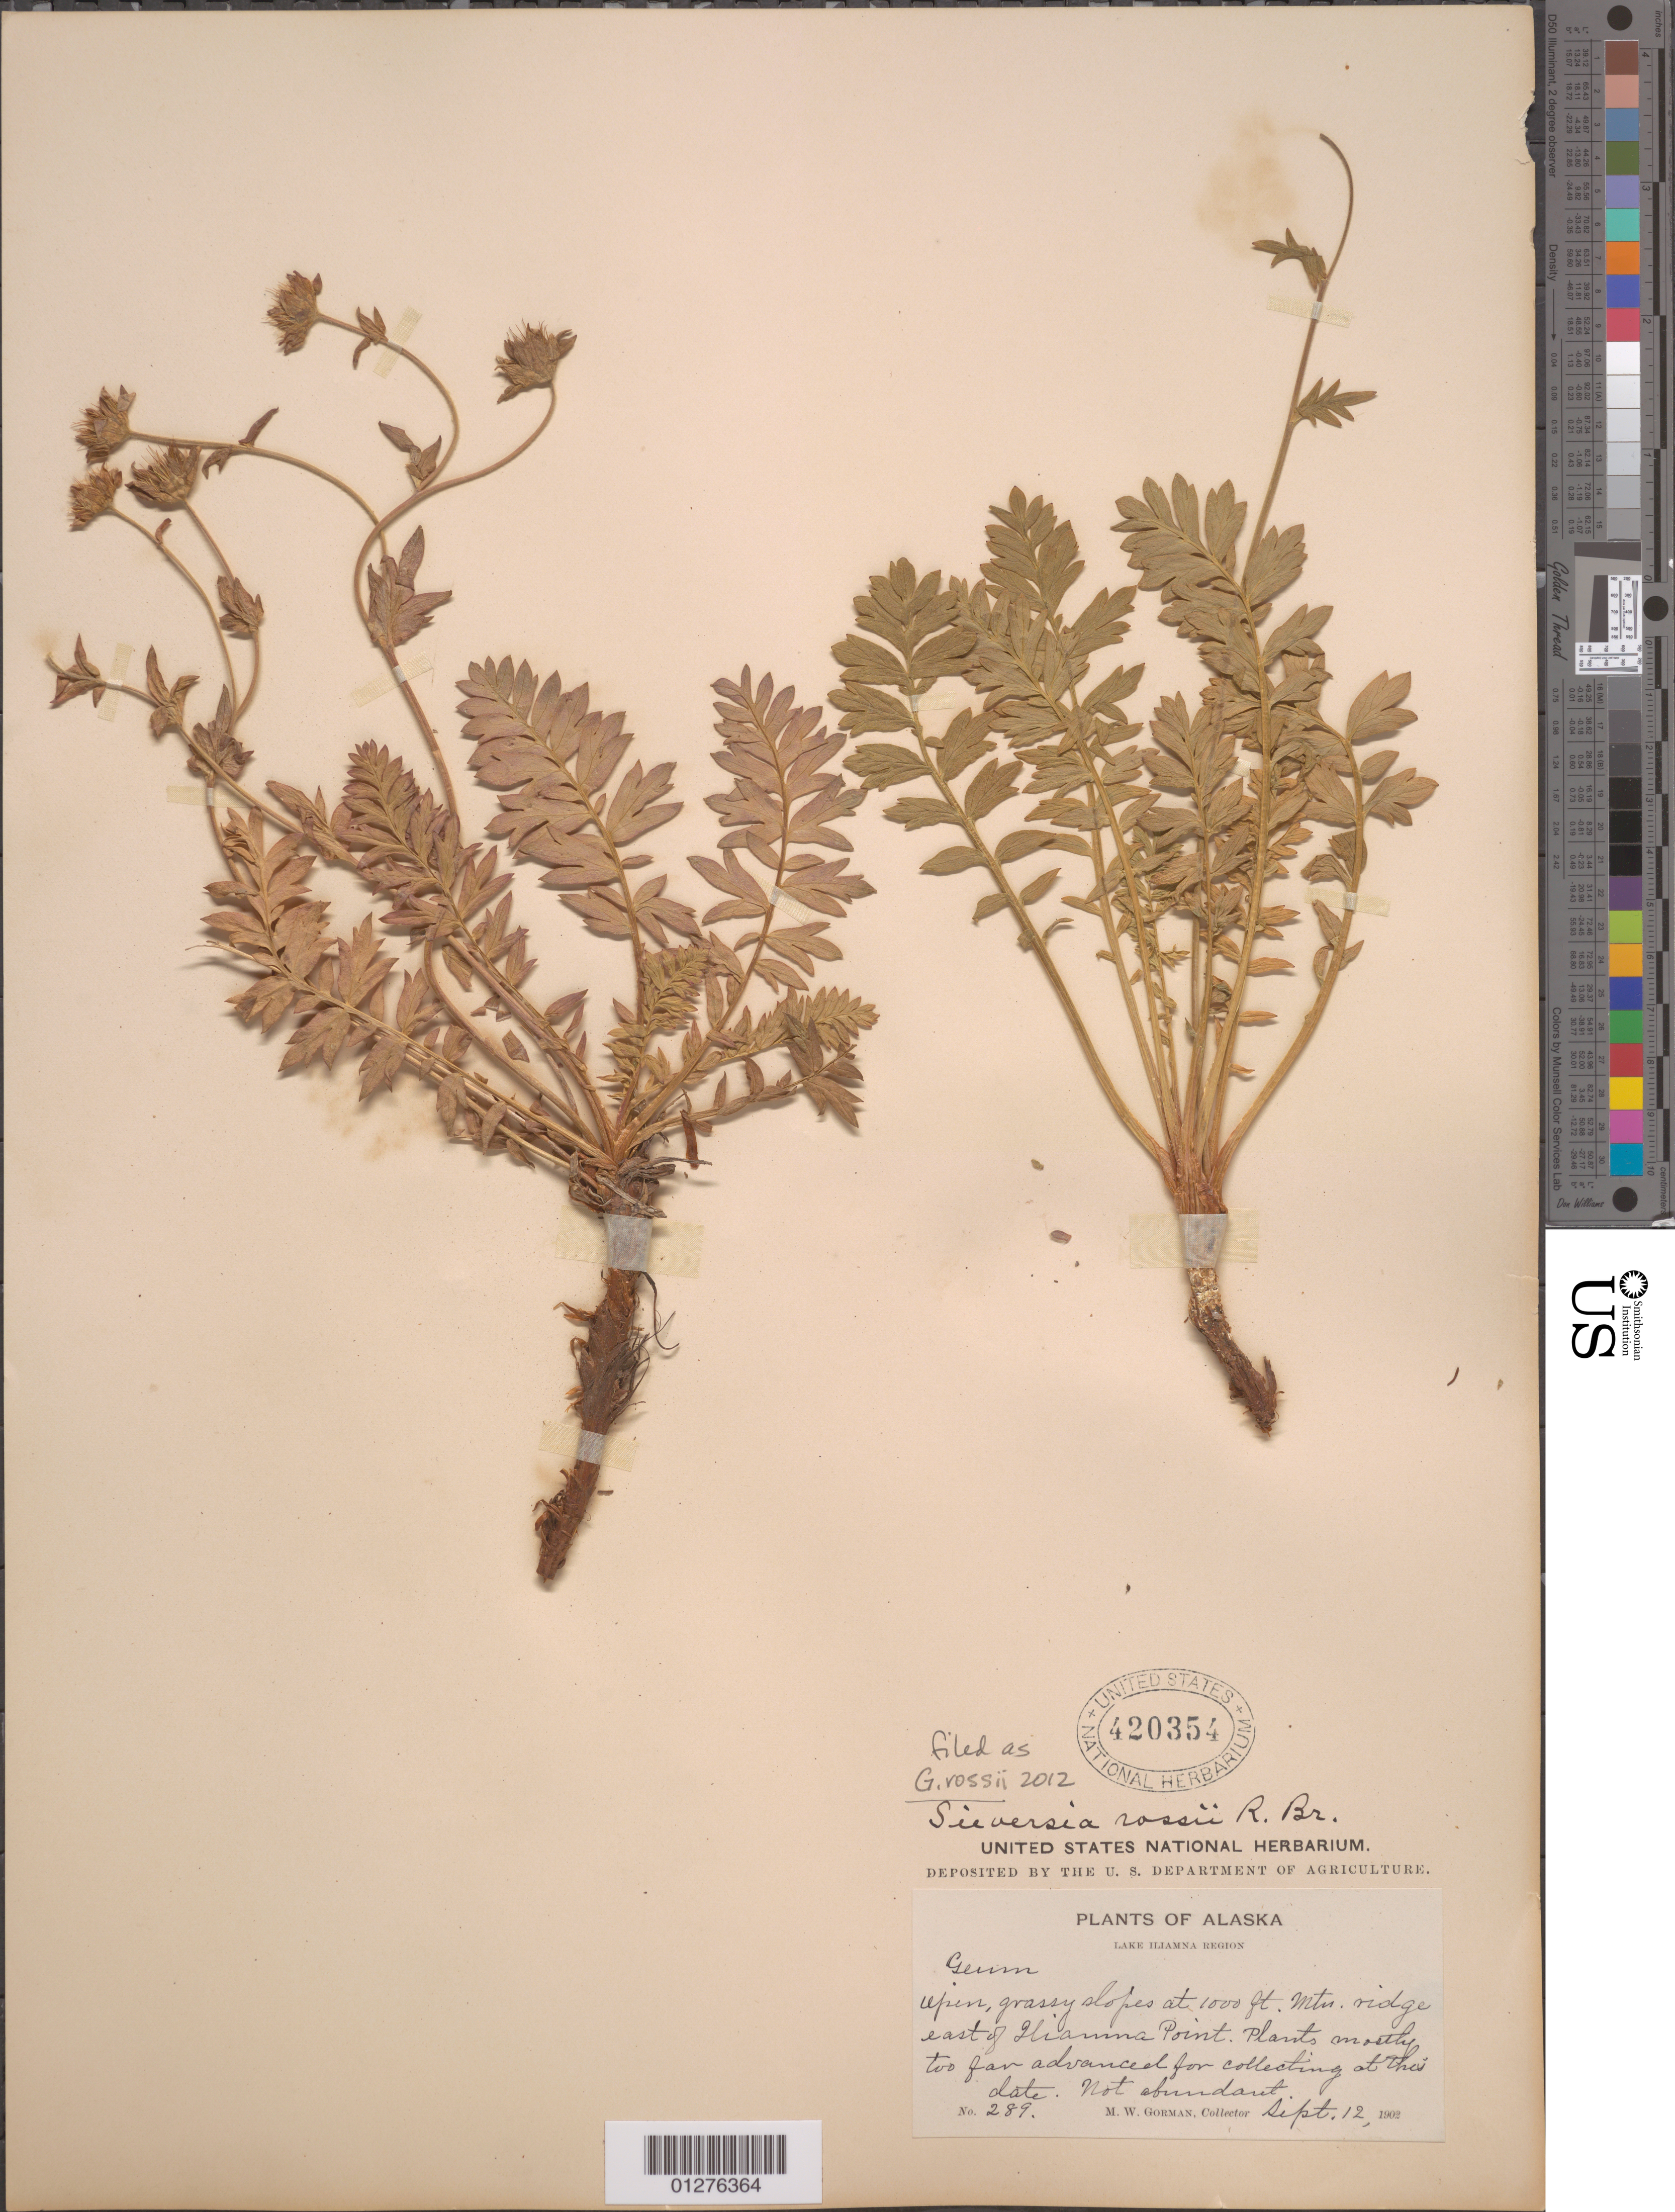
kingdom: Plantae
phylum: Tracheophyta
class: Magnoliopsida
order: Rosales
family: Rosaceae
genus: Geum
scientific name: Geum rossii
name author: (R. Br.) Ser.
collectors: M. W. Gorman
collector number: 289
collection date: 1902-09-12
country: United States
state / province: Alaska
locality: Lake Iliamna Region, Mts. Ridge, East of Iliamna Point.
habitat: Grassy slopes.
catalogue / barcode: US 420354